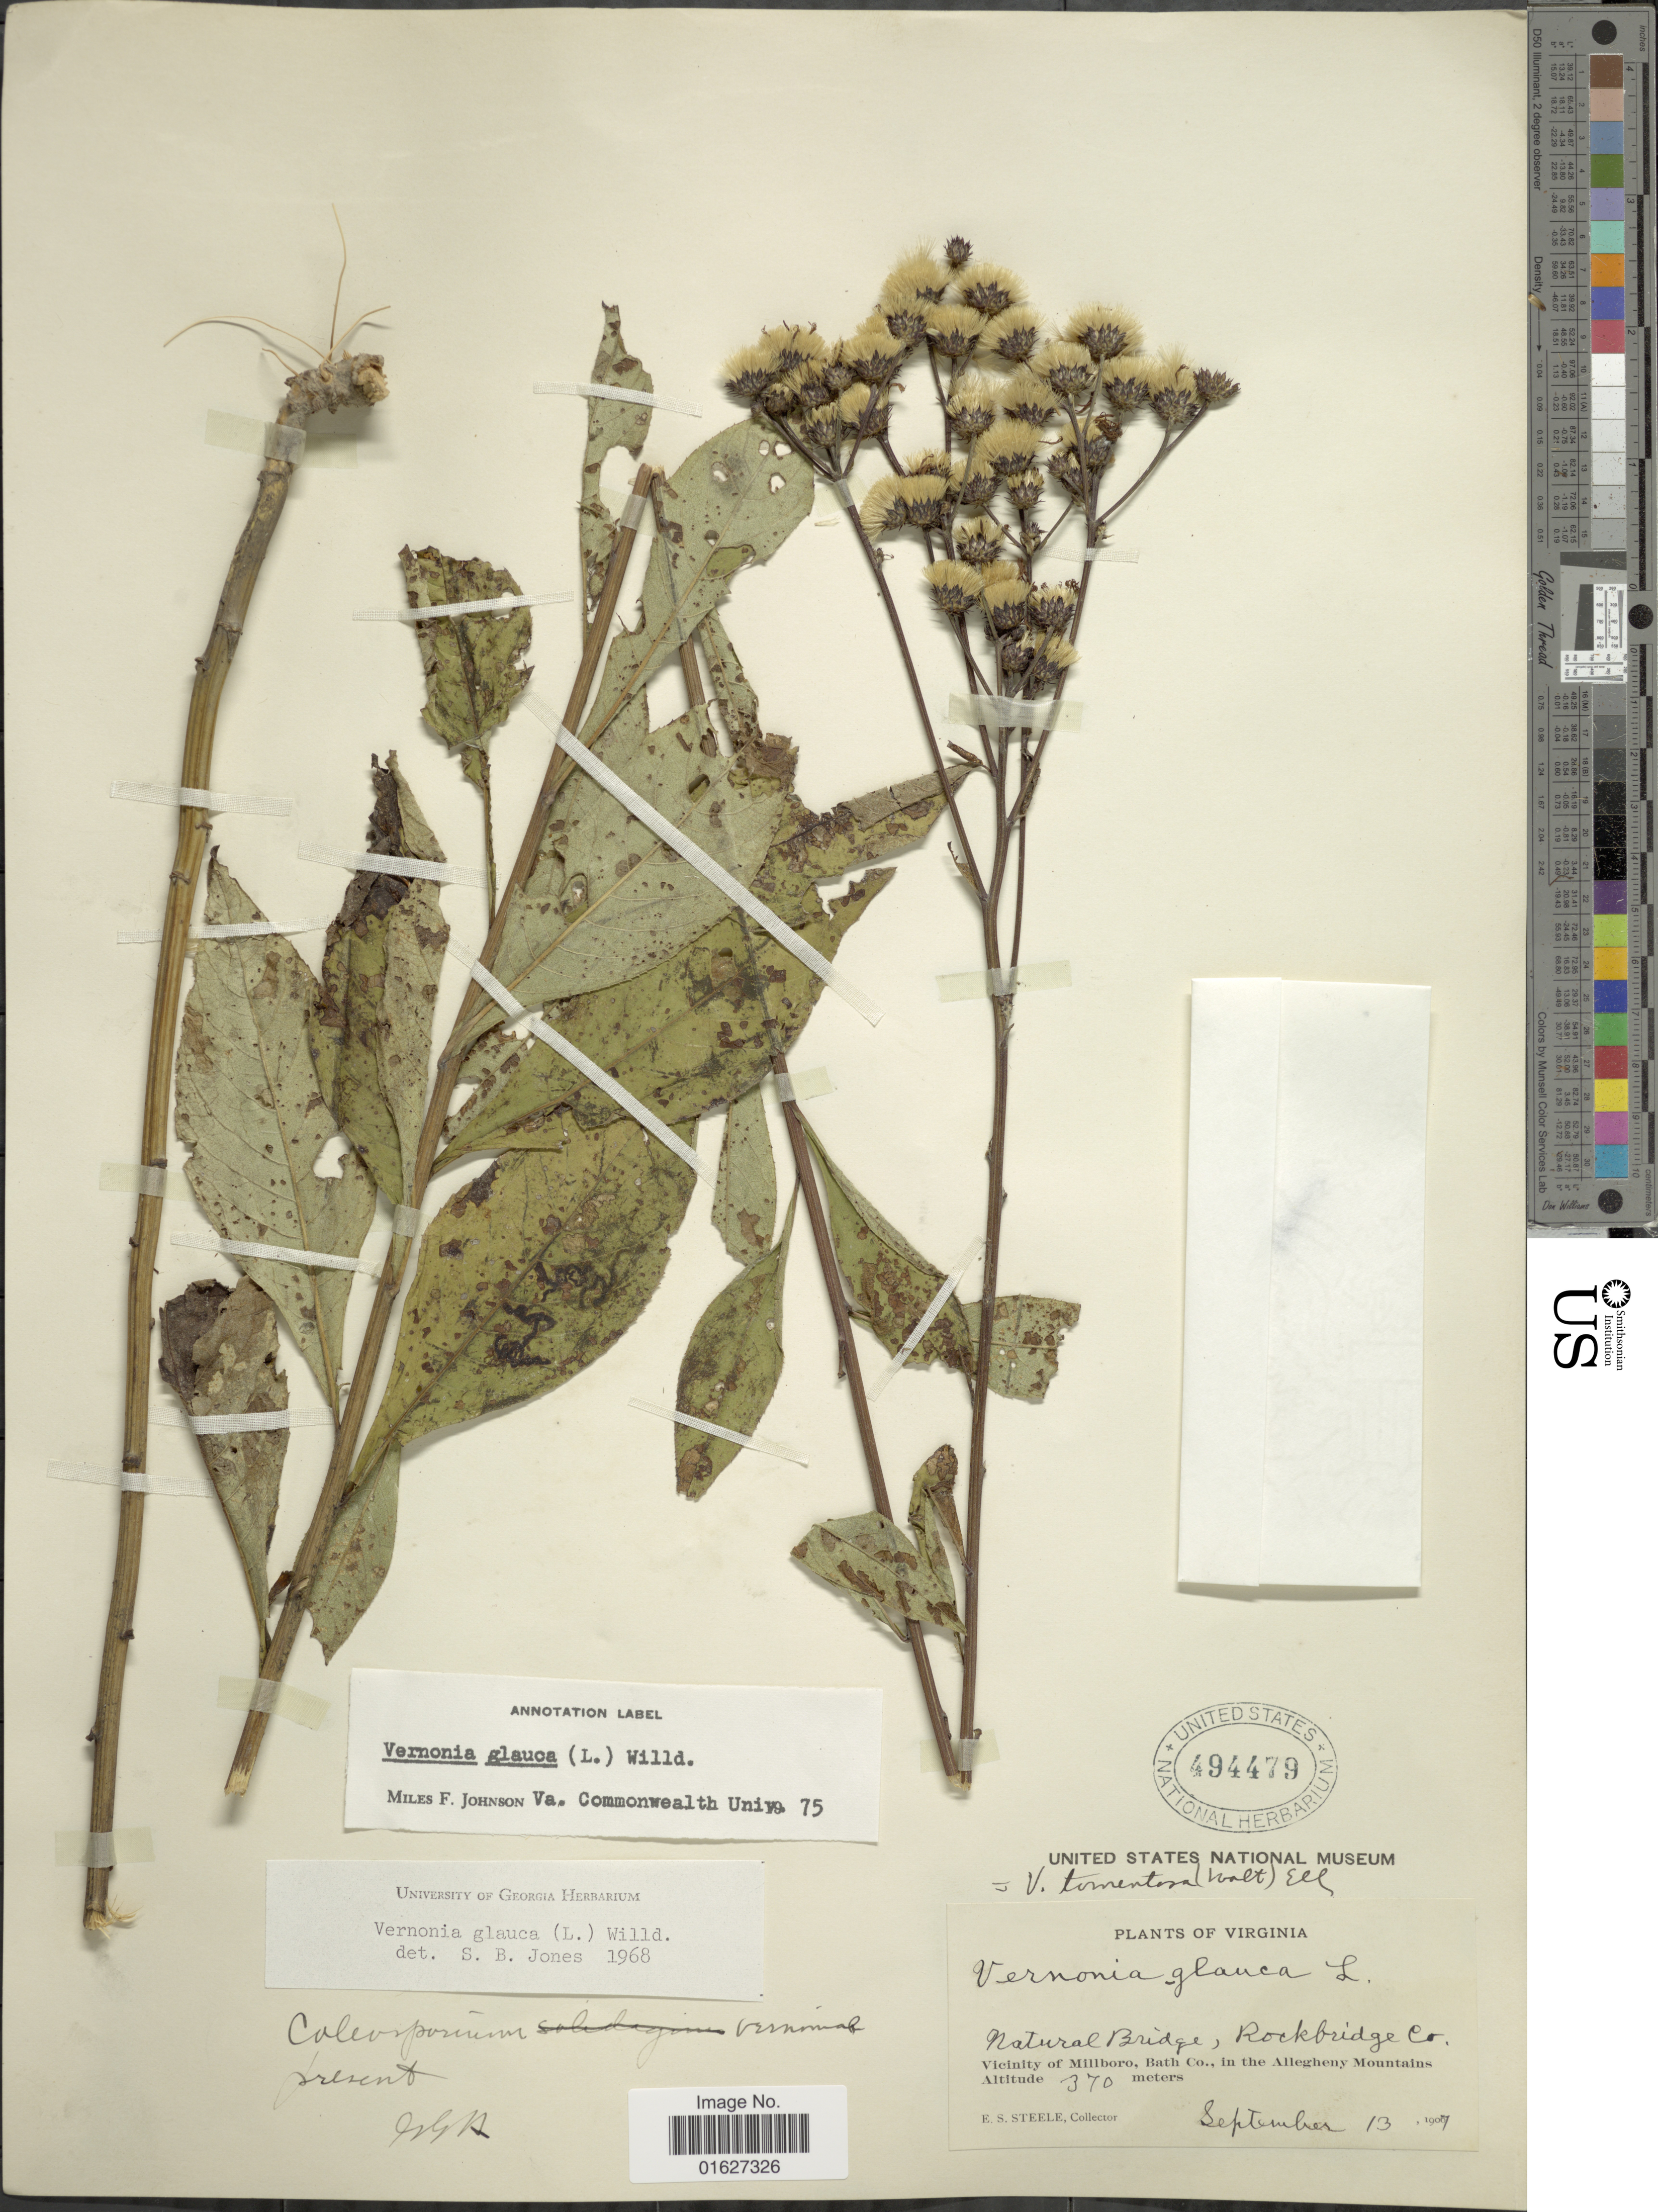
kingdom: Plantae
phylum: Tracheophyta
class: Magnoliopsida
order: Asterales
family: Asteraceae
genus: Vernonia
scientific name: Vernonia glauca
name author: (L.) Willd.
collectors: E. Steele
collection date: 1907-09-13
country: United States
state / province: Virginia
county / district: Bath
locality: Natural Bridge, Rockbridge Co. Vicinity of Millboro, Bath., in the Allegheny Mountains.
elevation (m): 370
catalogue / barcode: US 494479